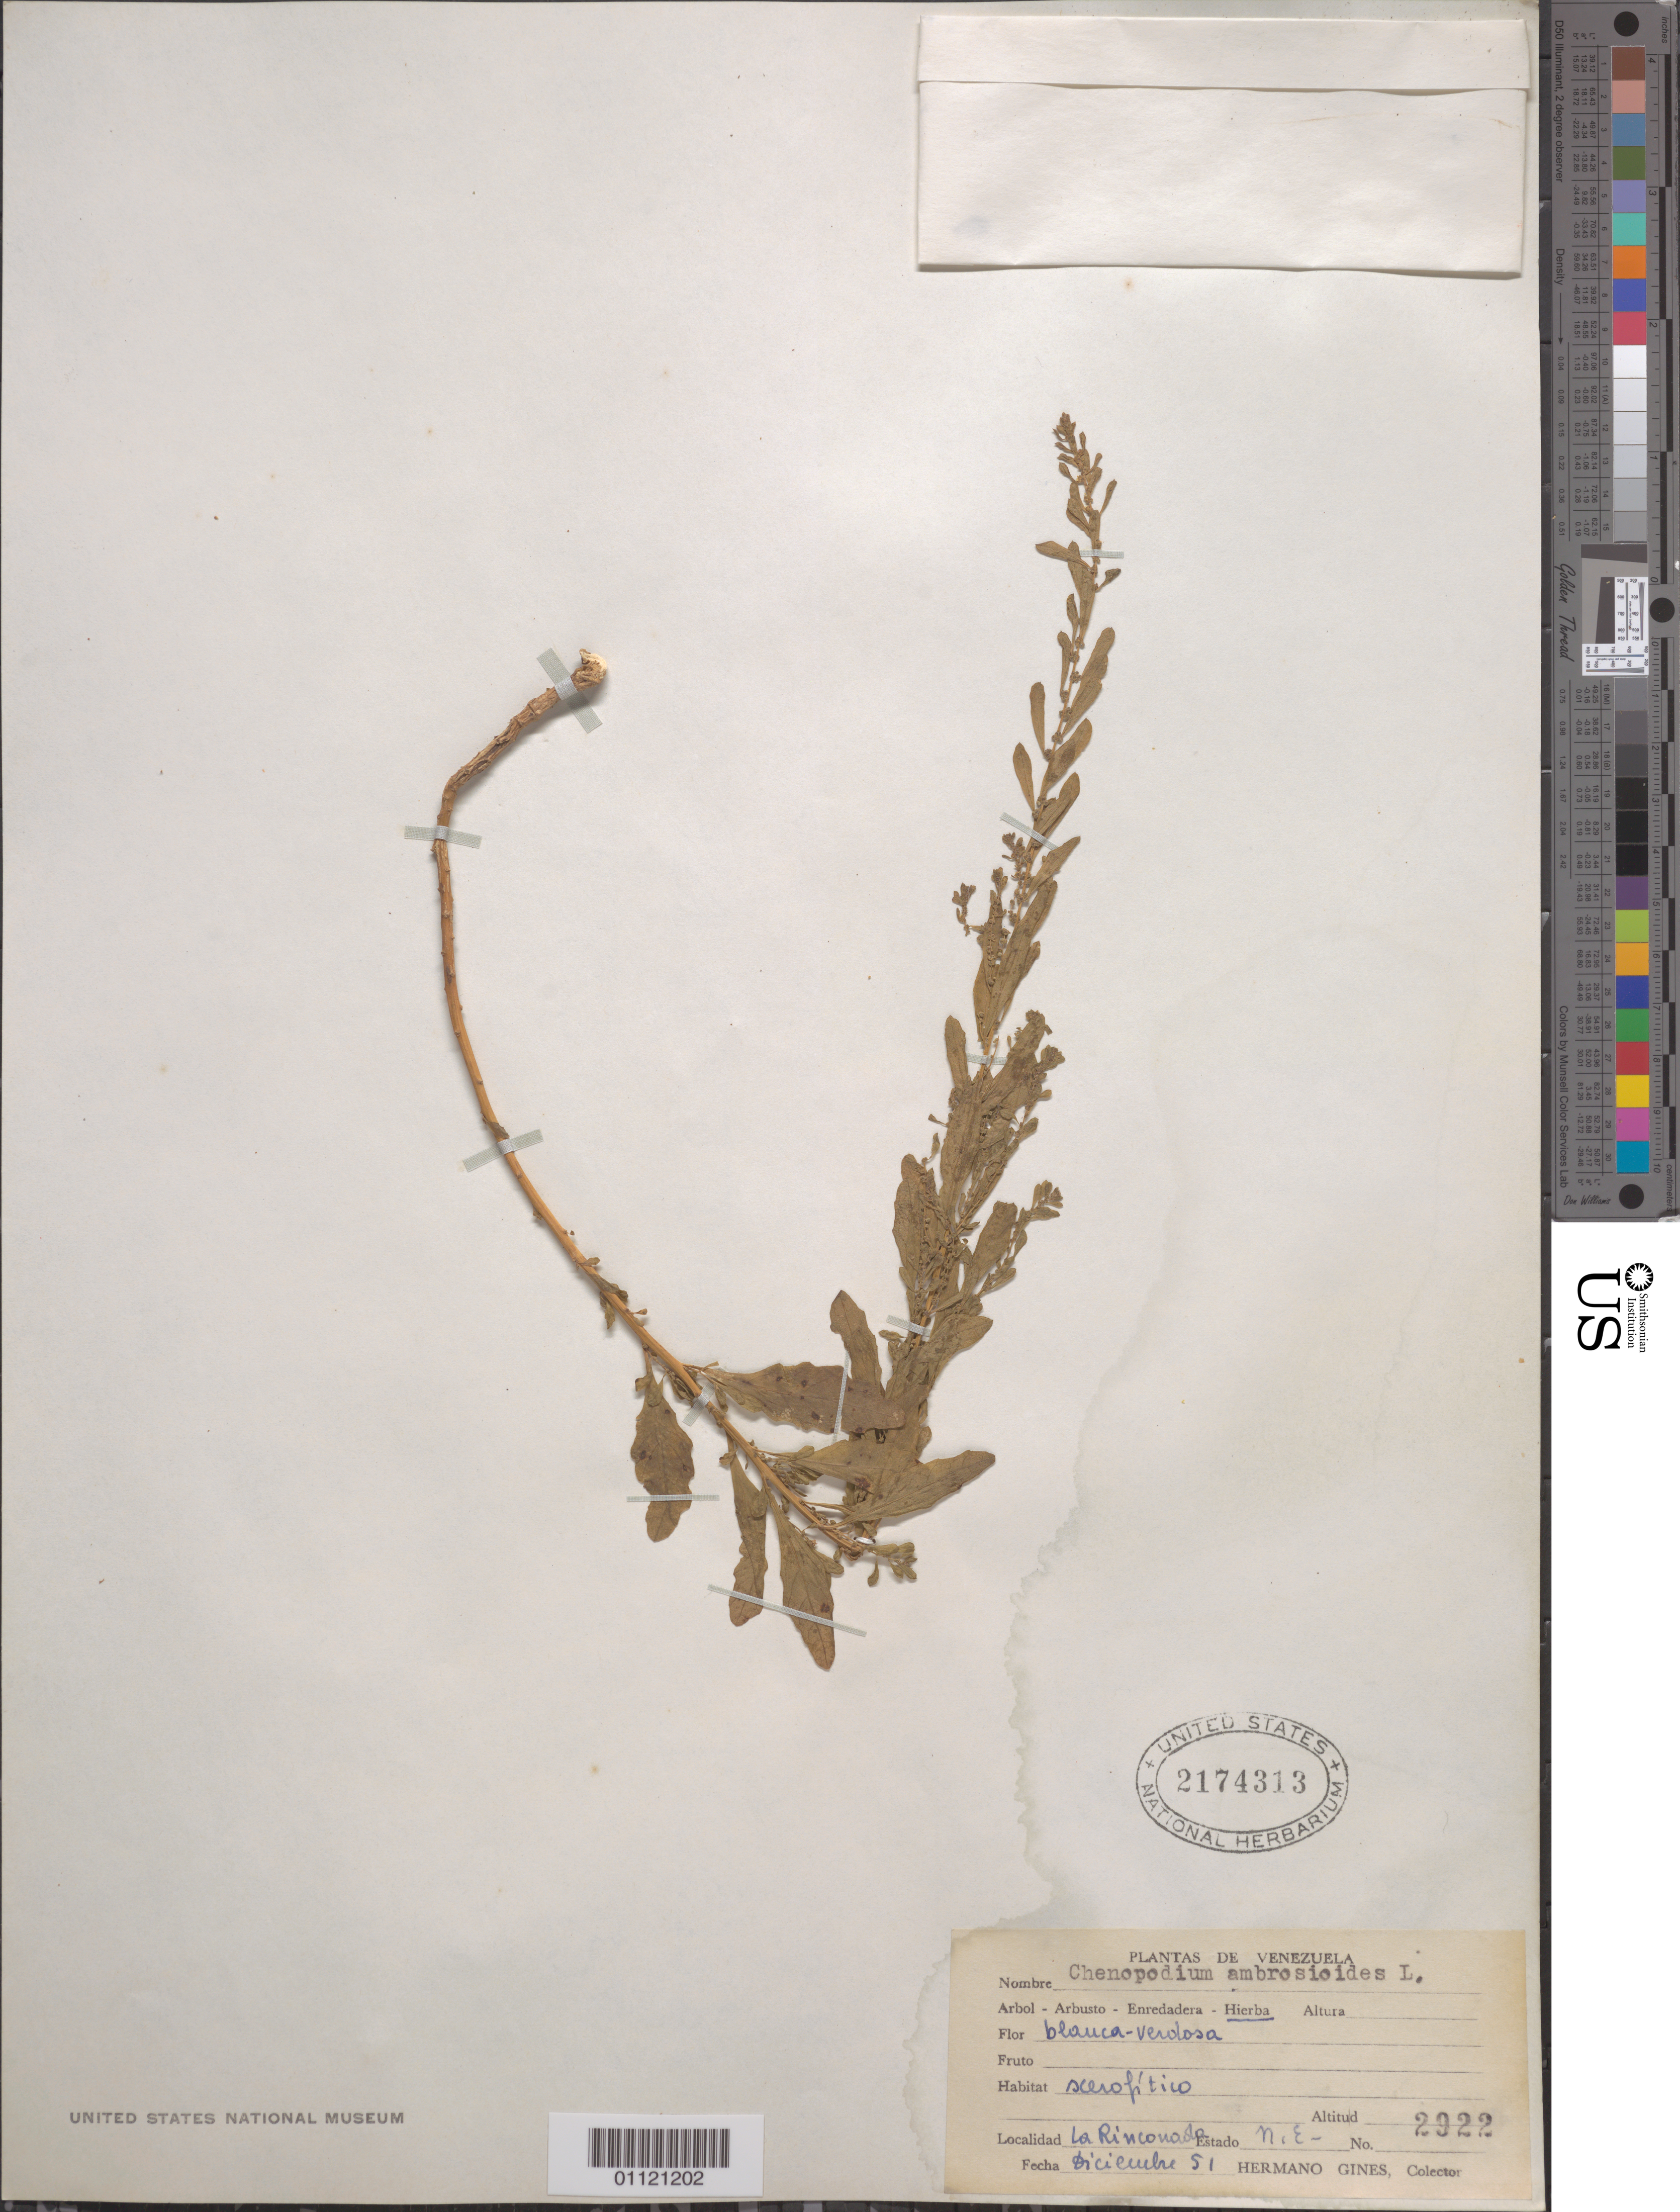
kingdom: Plantae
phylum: Tracheophyta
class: Magnoliopsida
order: Caryophyllales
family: Amaranthaceae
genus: Chenopodium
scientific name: Chenopodium ambrosioides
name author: L.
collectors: Bro. Gines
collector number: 2922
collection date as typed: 01 Dec 1951 to 31 Dec 1951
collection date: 1951-12-01/1951-12-31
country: Venezuela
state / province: Nueva Esparta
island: Margarita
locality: La Rinconada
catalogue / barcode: US 2174313